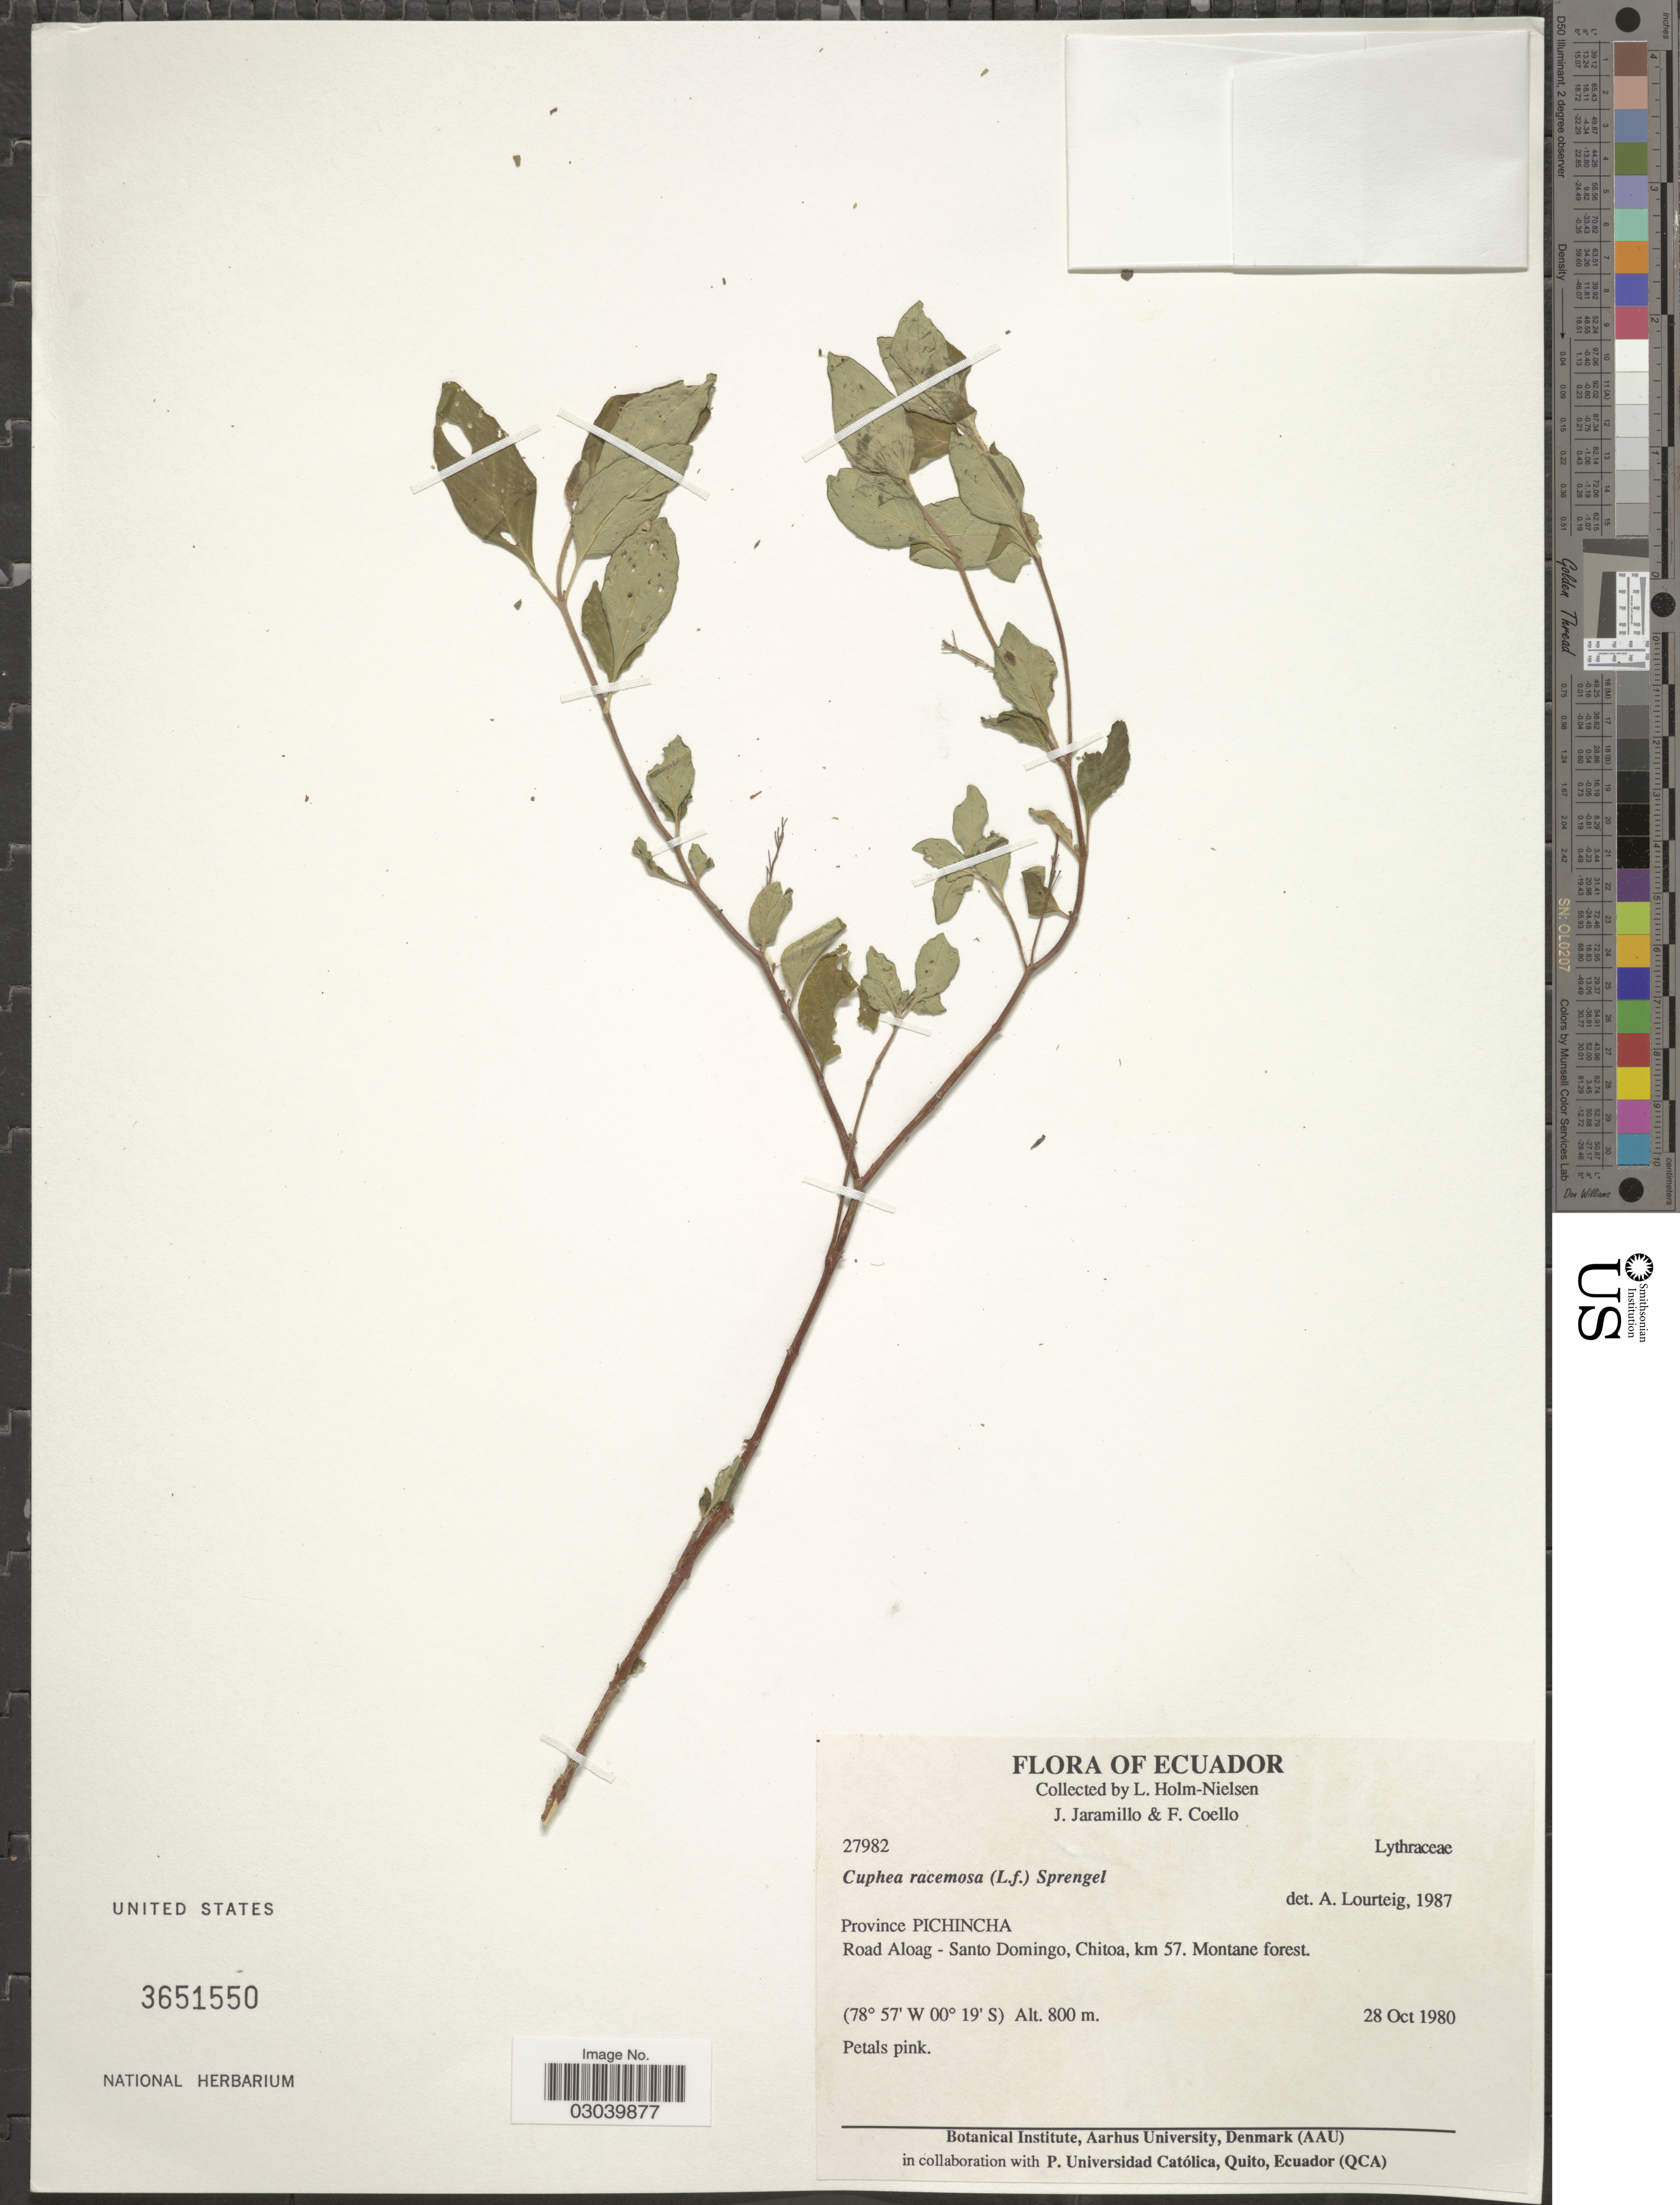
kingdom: Plantae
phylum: Tracheophyta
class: Magnoliopsida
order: Myrtales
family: Lythraceae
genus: Cuphea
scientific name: Cuphea racemosa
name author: (L. f.) Spreng.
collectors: L. Holm-Nielsen, J. Jaramillo & F. Coello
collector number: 27982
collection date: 1980-10-28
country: Ecuador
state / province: Pichincha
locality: Road Aloag - Santo Domingo, Chitoa, km 57. Montane forest.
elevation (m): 800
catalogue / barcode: US 3651550